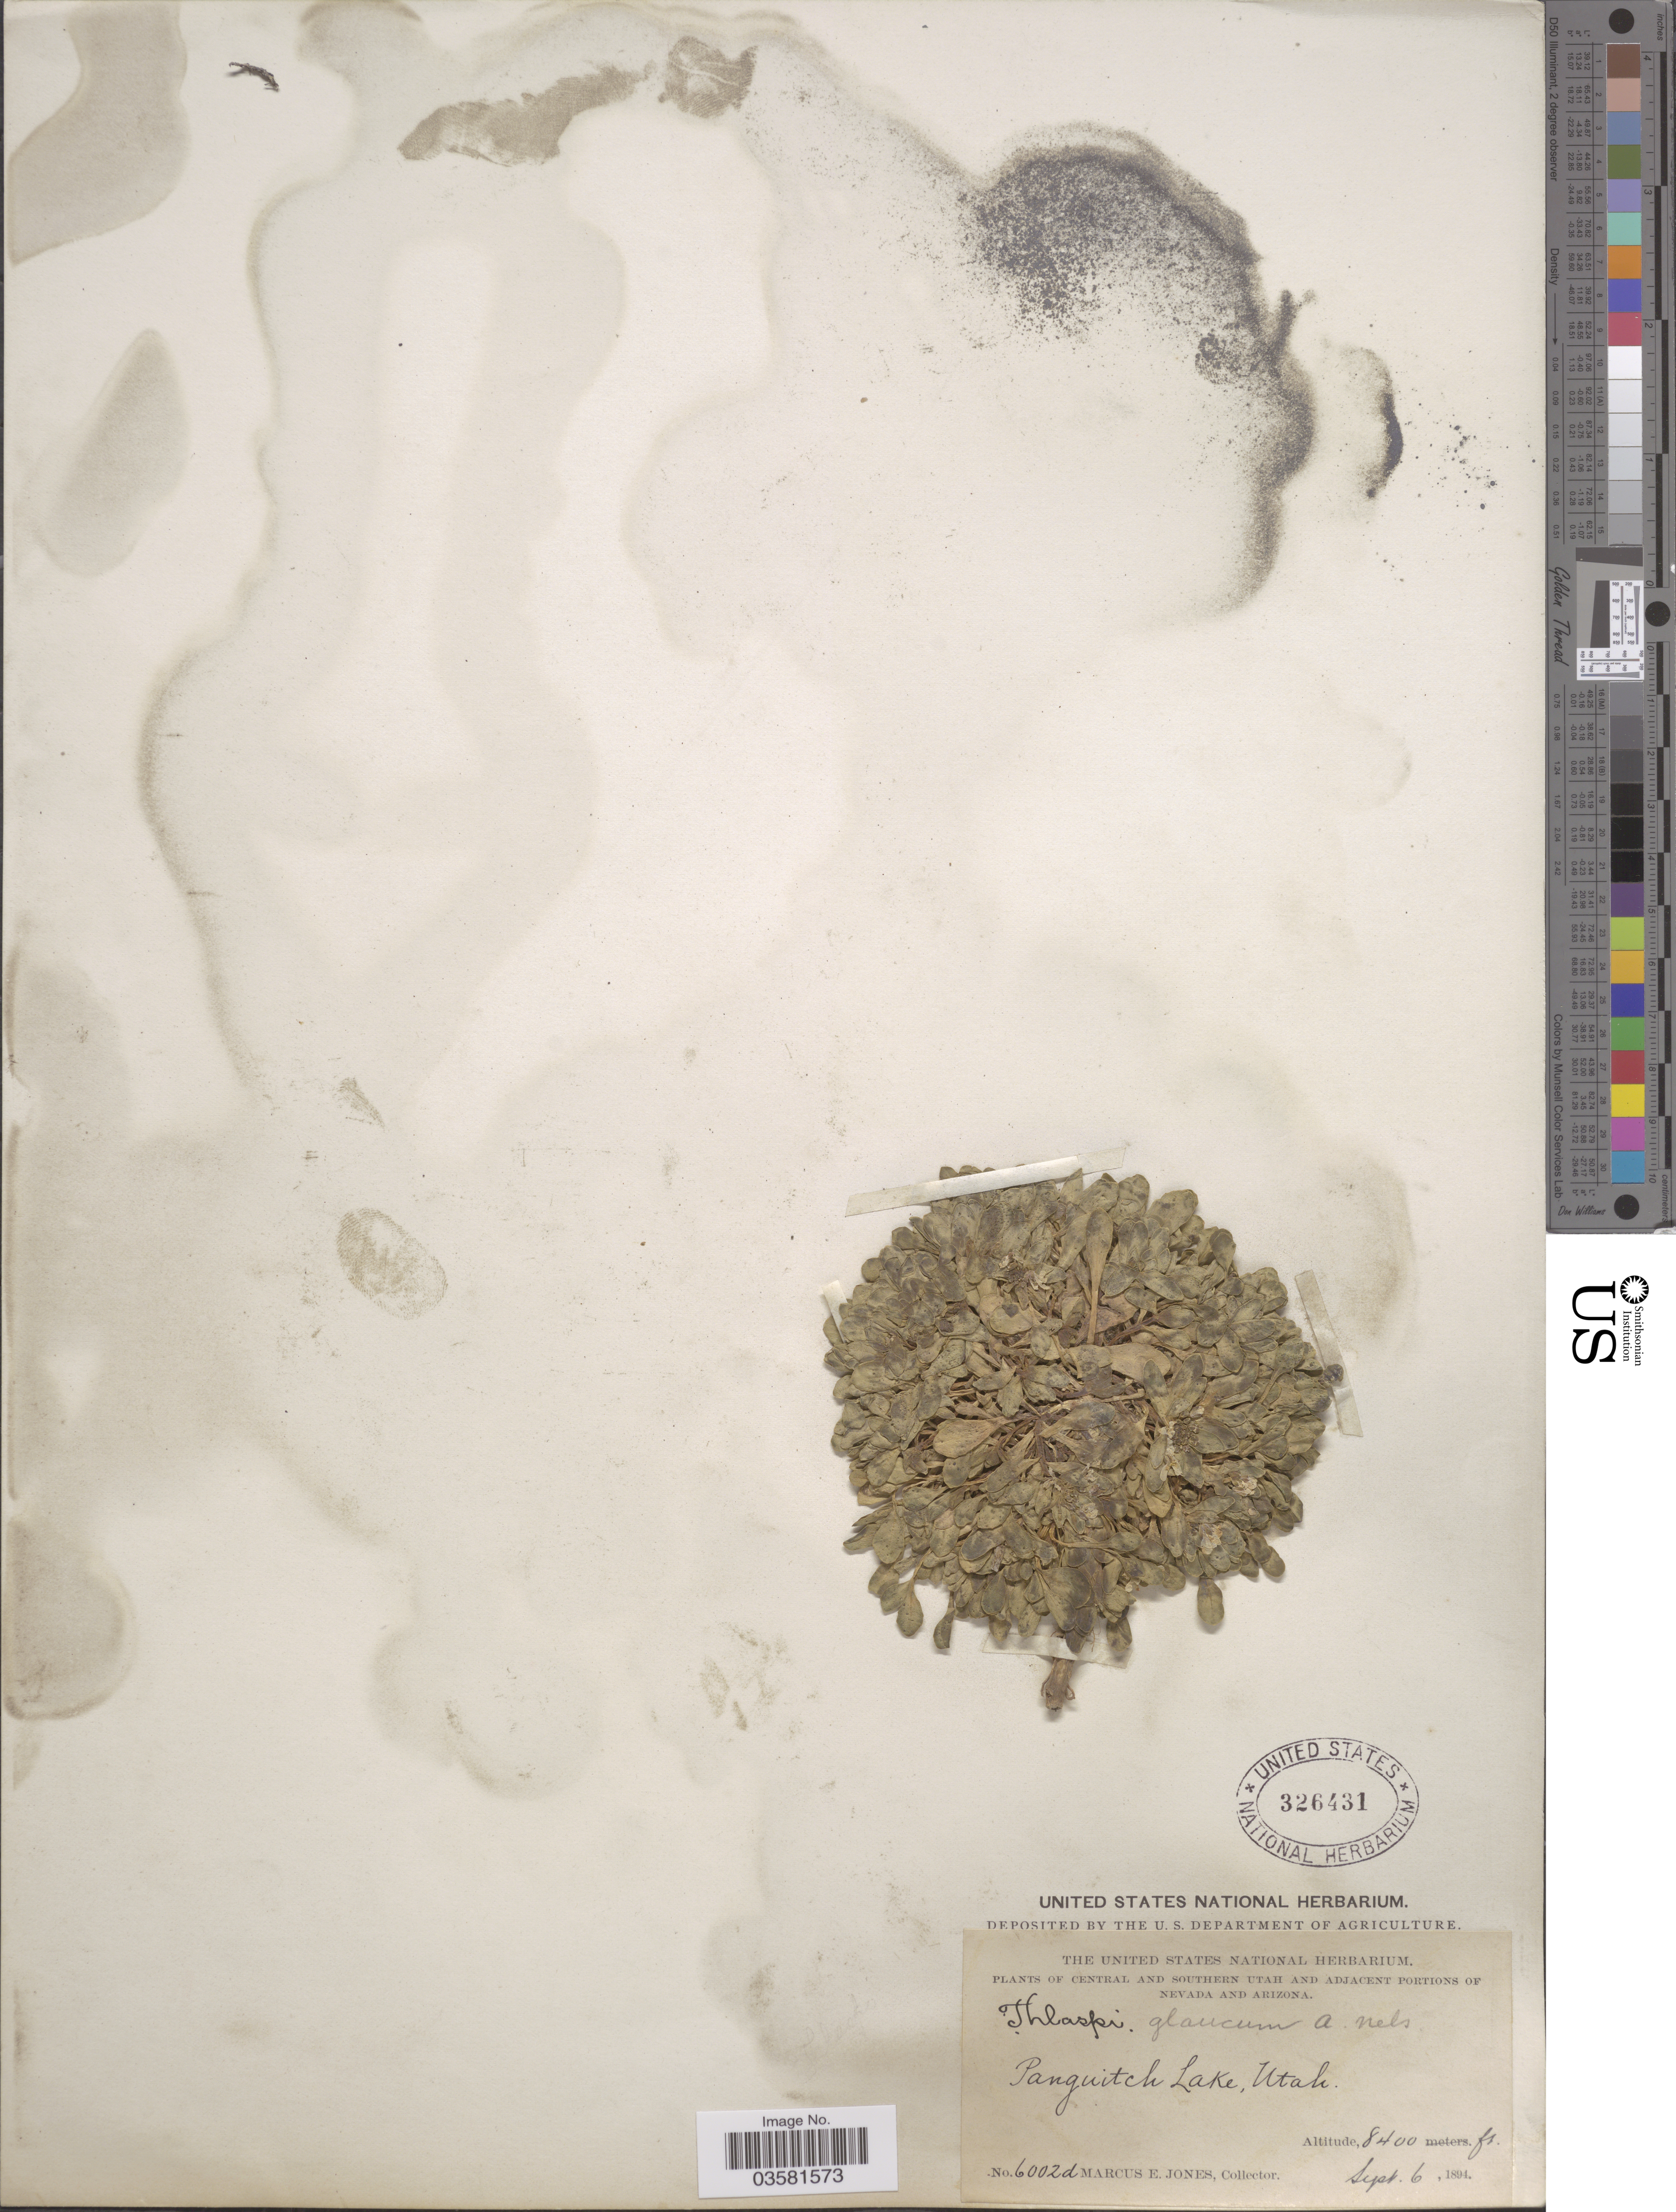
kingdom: Plantae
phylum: Tracheophyta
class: Magnoliopsida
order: Brassicales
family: Brassicaceae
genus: Thlaspi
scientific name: Thlaspi fendleri var. glaucum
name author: (A. Nelson) C.L. Hitchc.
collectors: M. E. Jones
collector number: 6002d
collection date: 1894-09-06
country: United States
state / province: Utah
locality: Central and Southern Utah. Panguitch Lake.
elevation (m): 2560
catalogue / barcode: US 326431